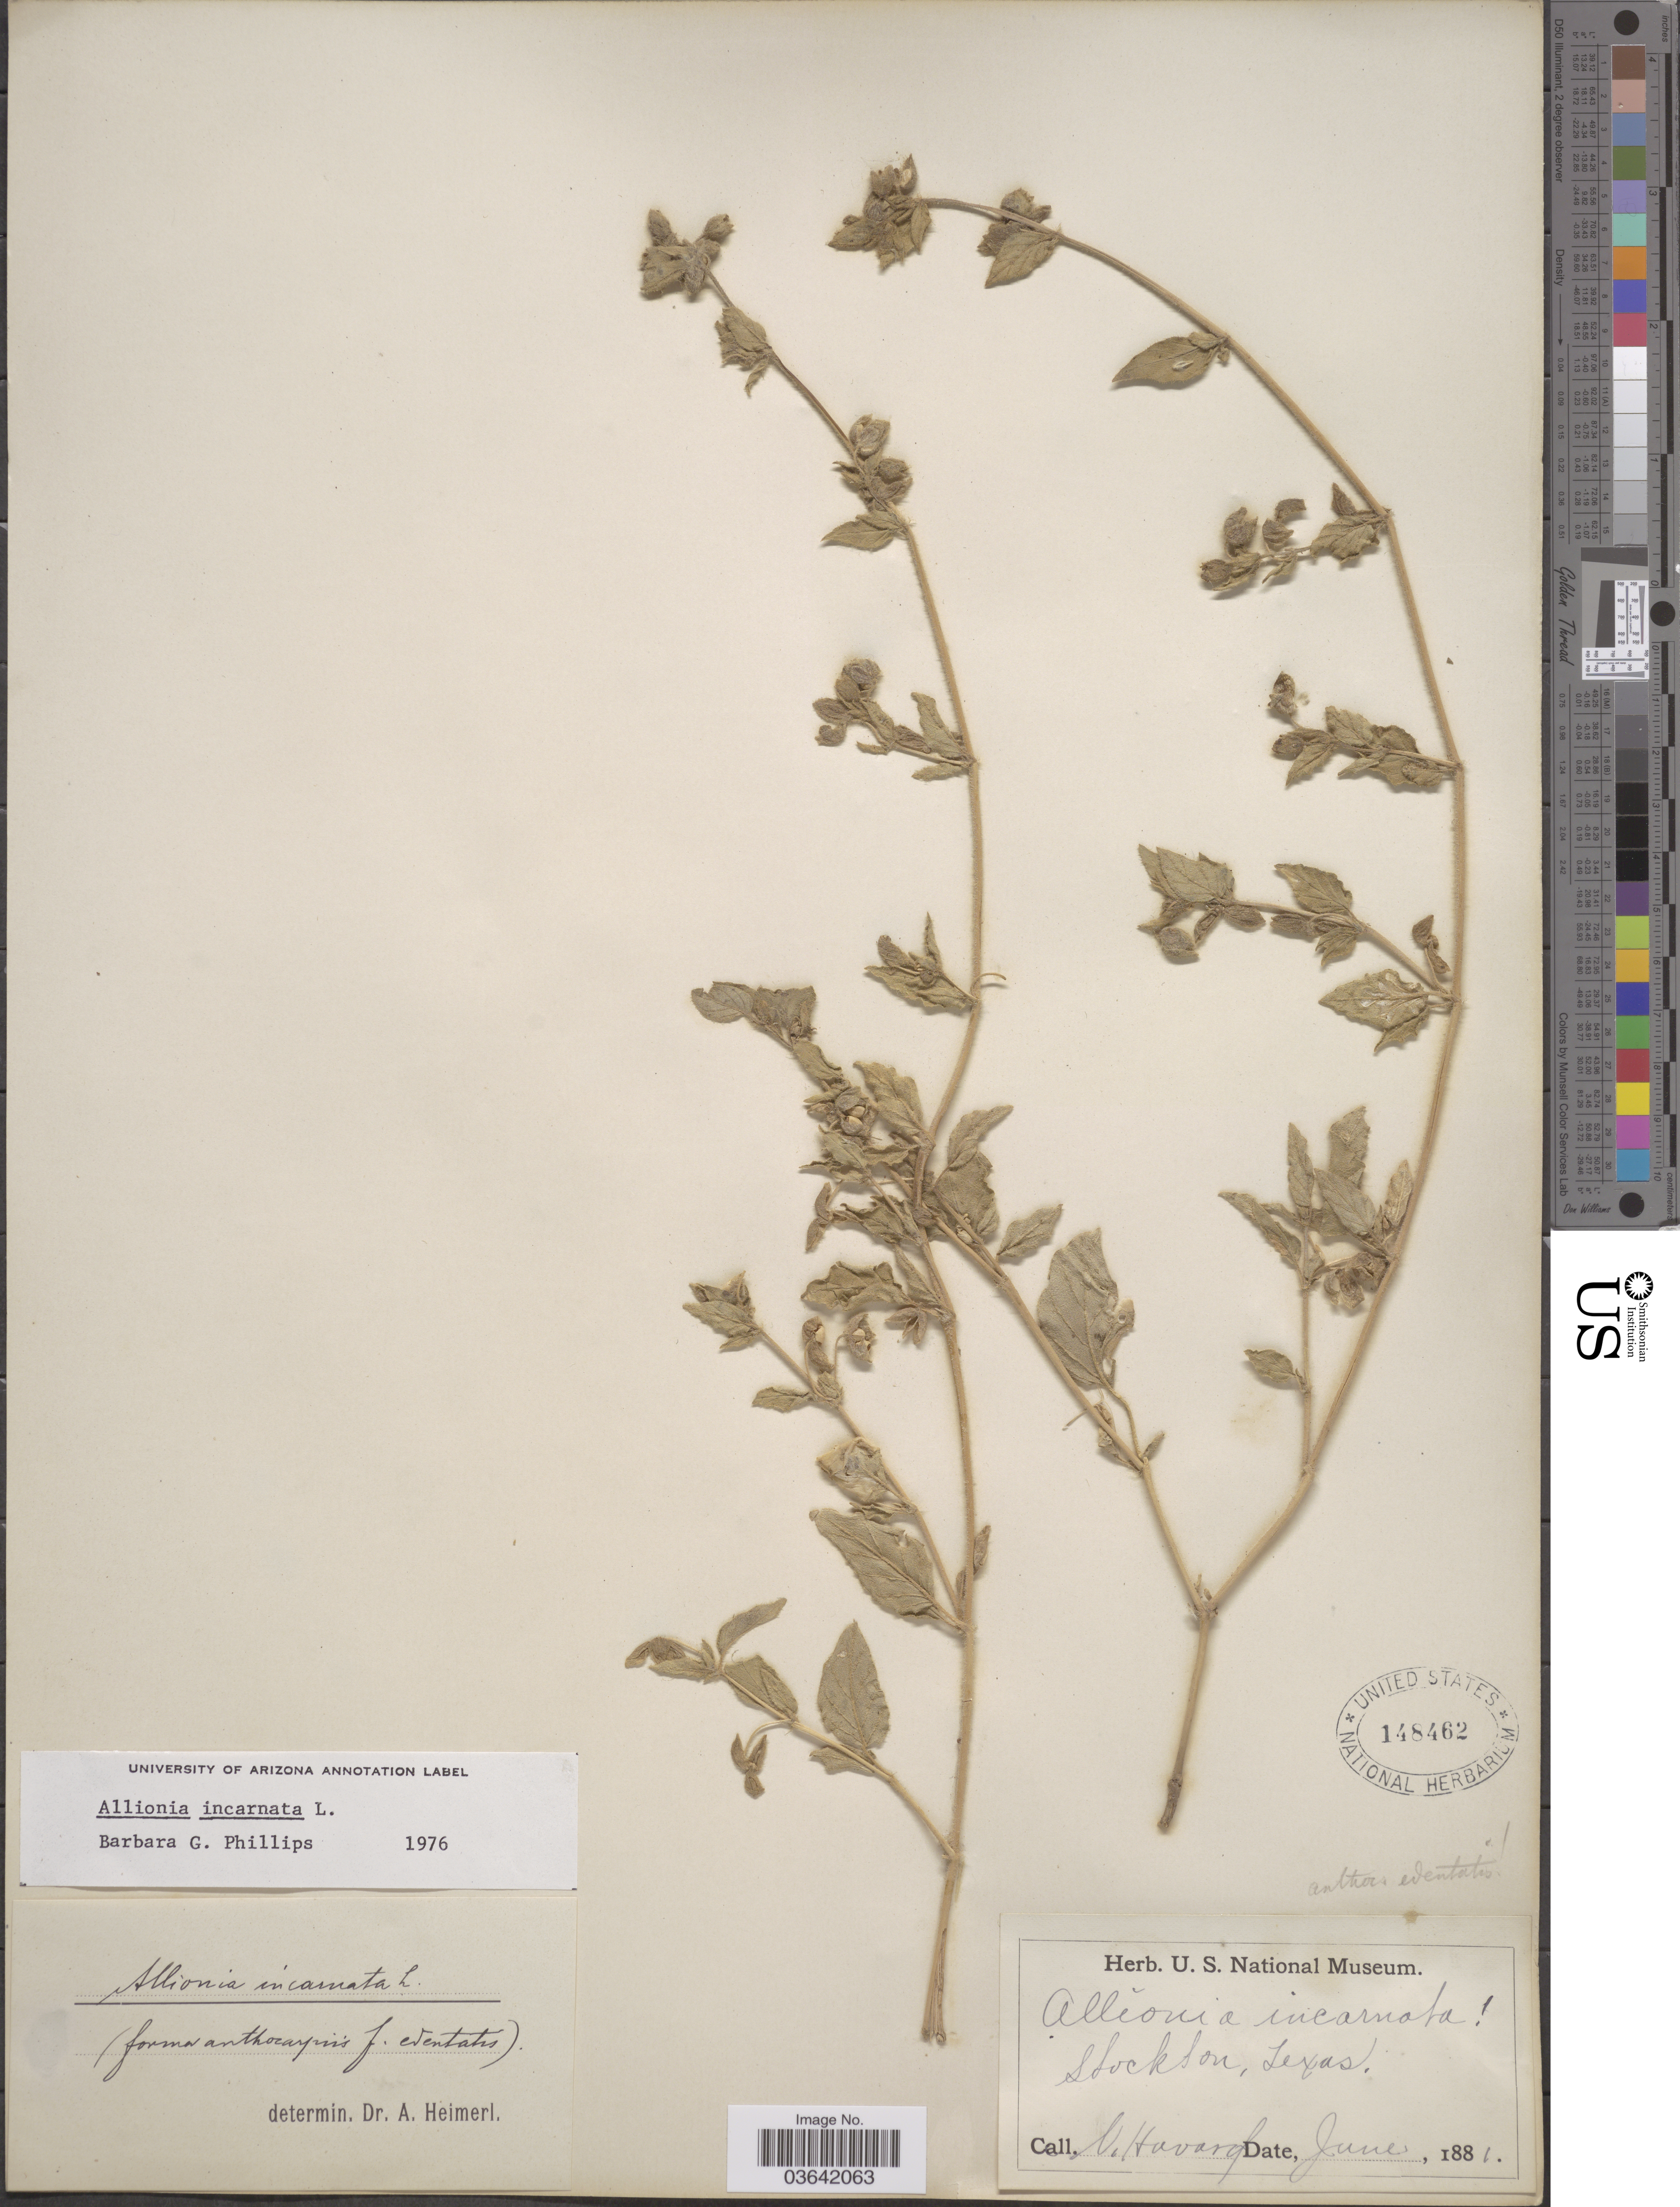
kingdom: Plantae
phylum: Tracheophyta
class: Magnoliopsida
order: Caryophyllales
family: Nyctaginaceae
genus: Allionia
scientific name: Allionia incarnata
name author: L.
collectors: V. Havard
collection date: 1881-06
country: United States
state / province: Texas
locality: Stockton.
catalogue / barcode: US 148462